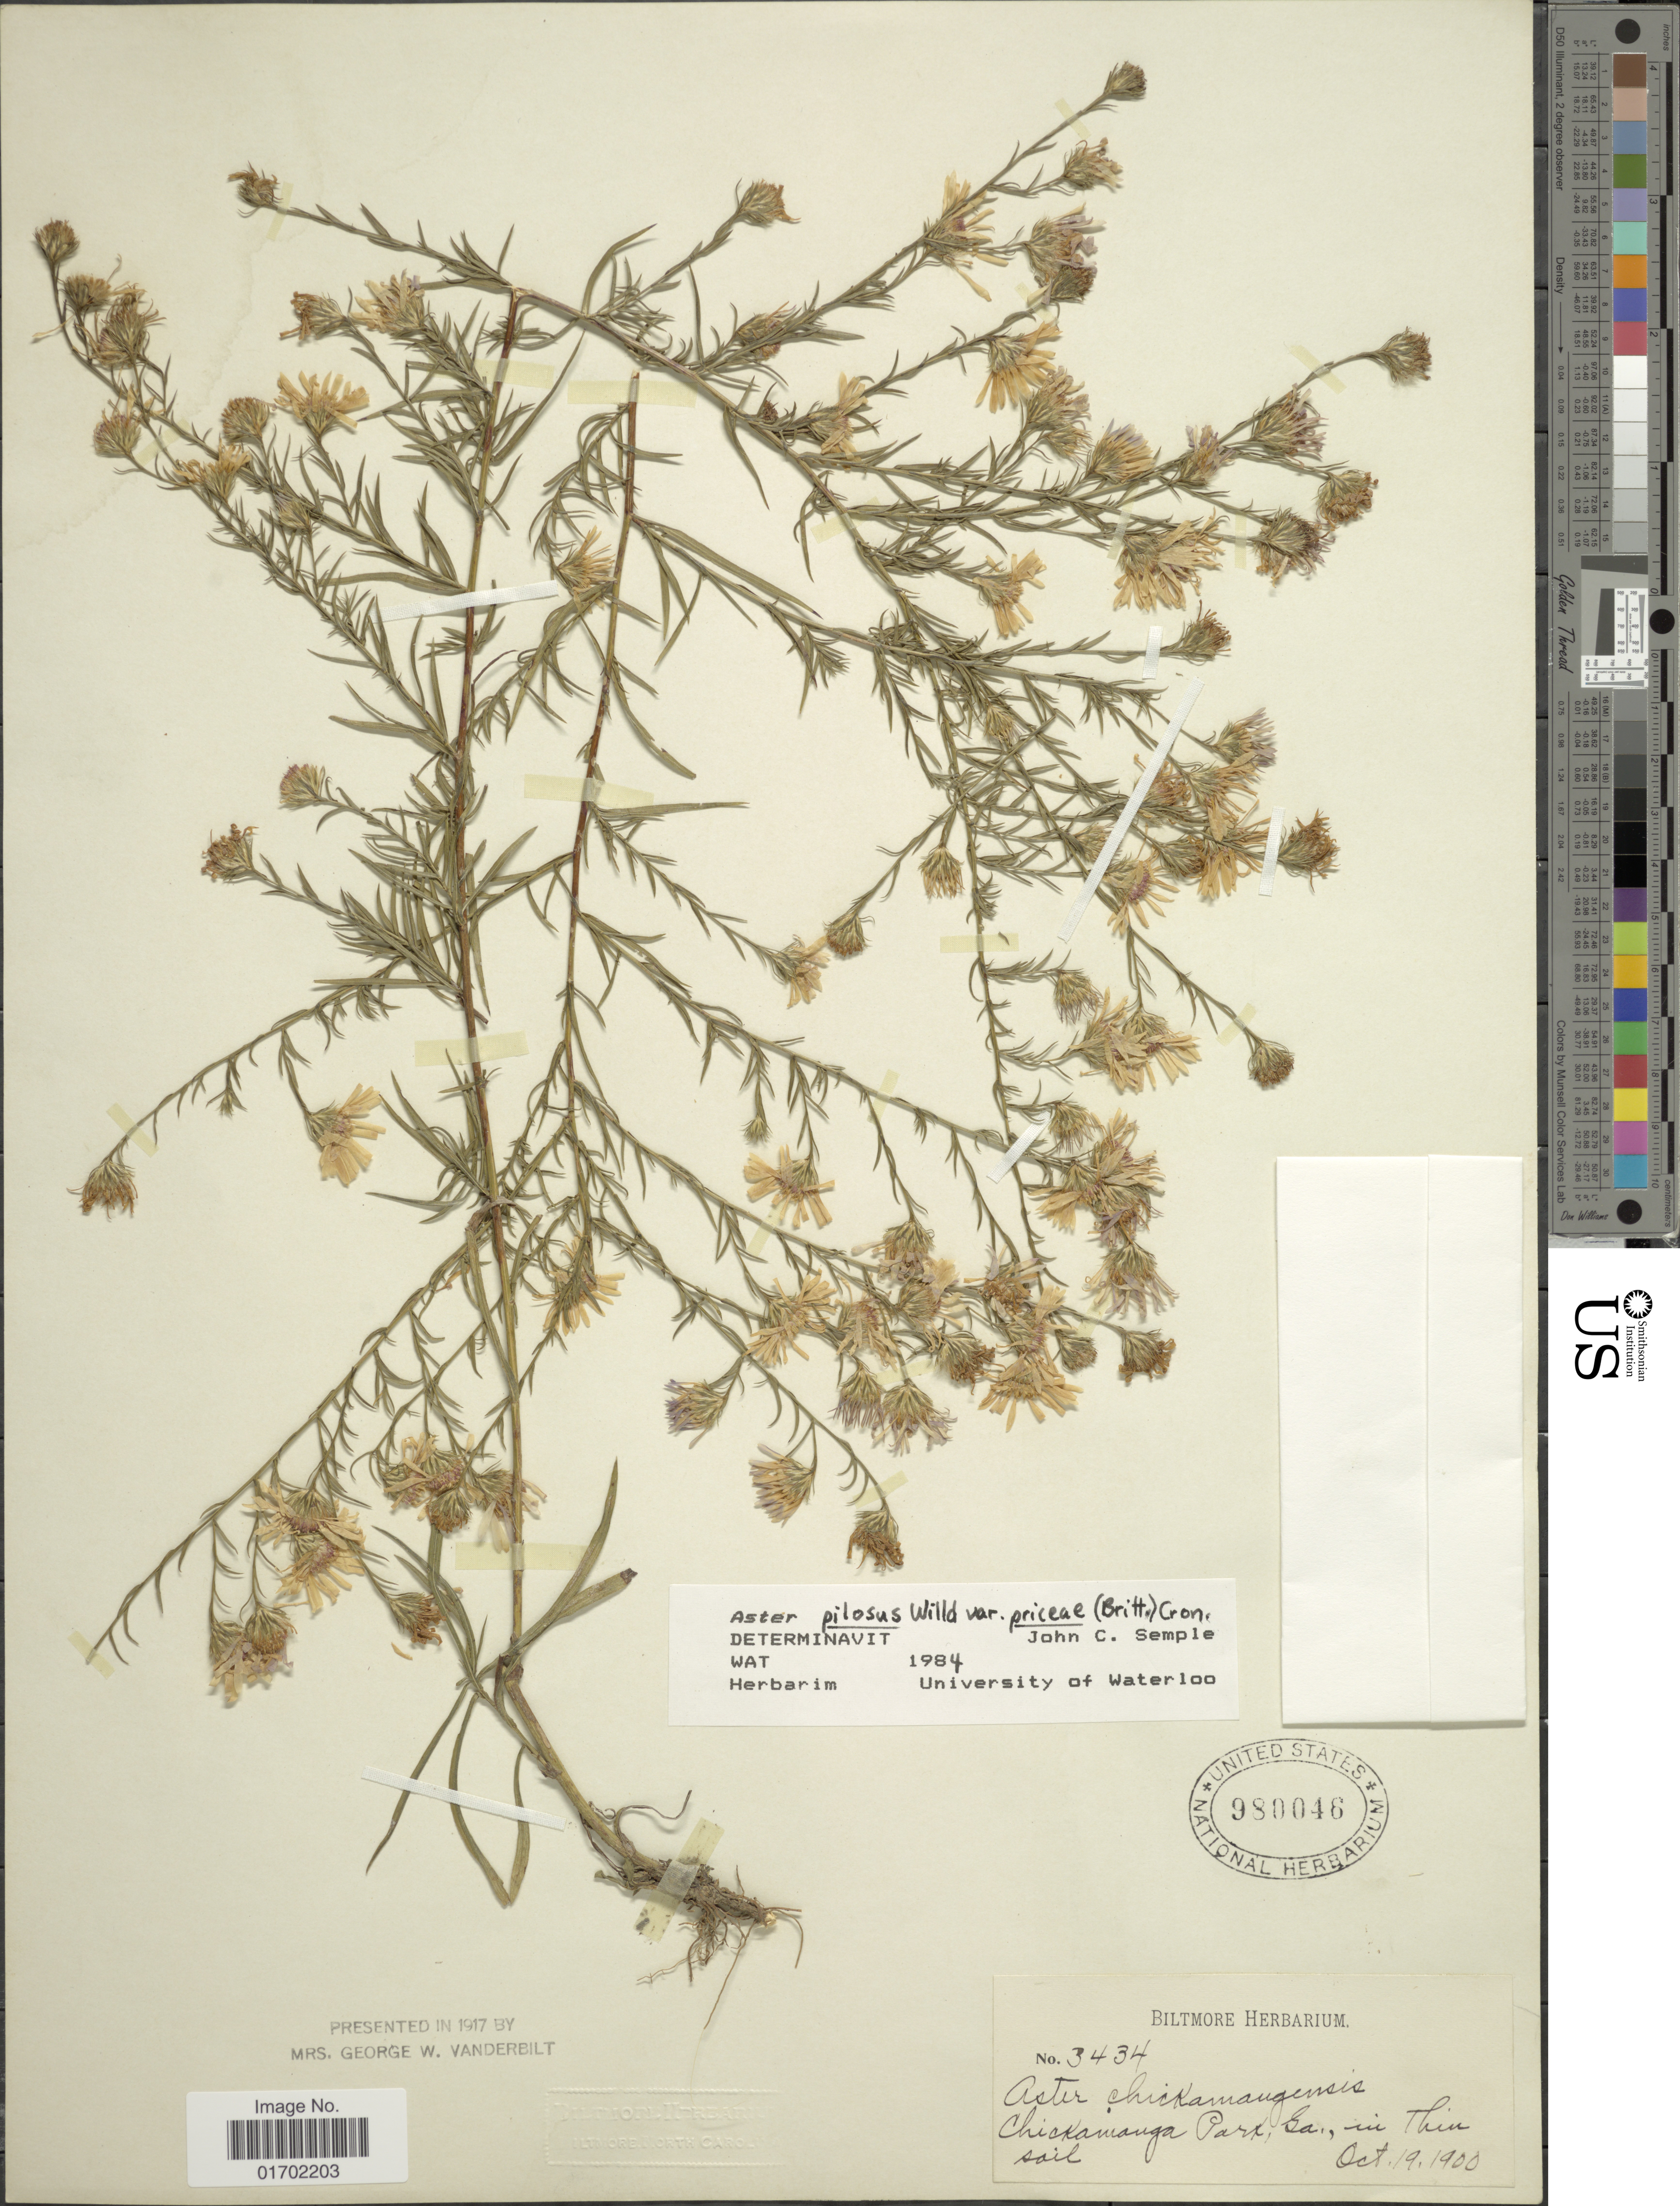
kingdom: Plantae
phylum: Tracheophyta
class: Magnoliopsida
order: Asterales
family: Asteraceae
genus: Symphyotrichum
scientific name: Symphyotrichum pilosum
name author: (Willd.) G.L. Nesom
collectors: ex herb. Biltmore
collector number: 3434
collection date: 1900-10-19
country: United States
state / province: Georgia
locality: Chickamanga Park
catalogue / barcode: US 980046